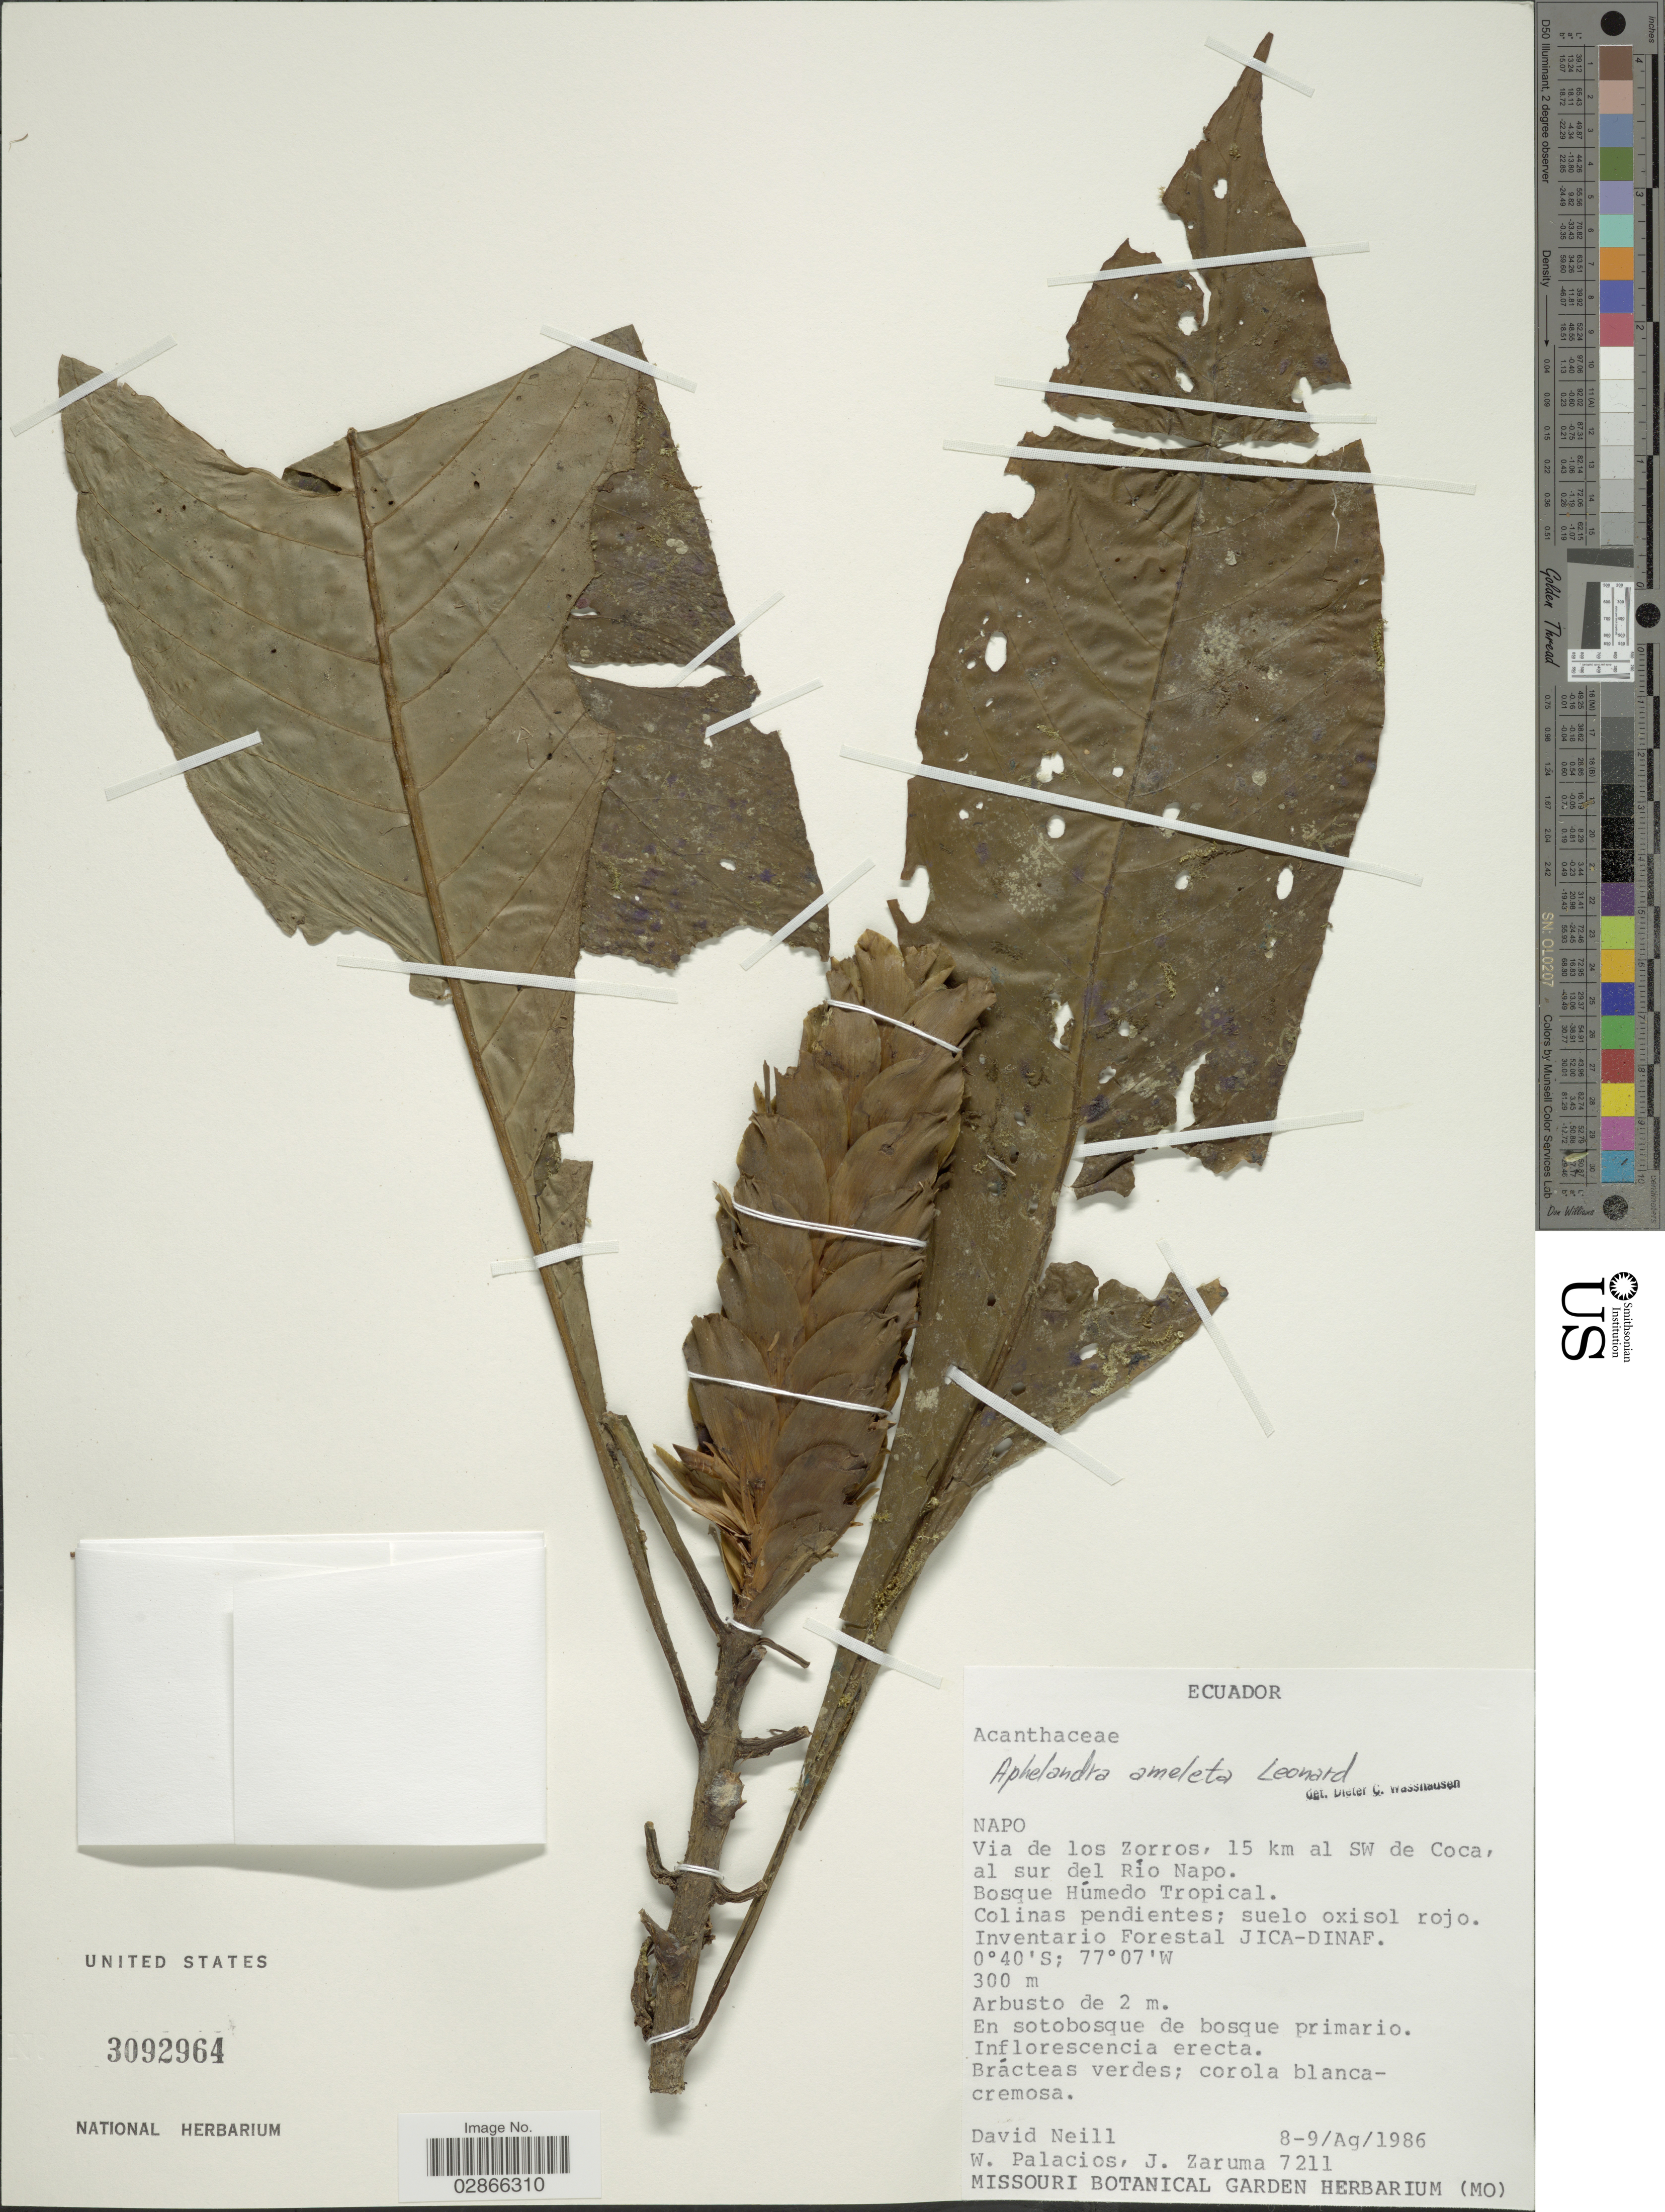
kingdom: Plantae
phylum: Tracheophyta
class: Magnoliopsida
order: Lamiales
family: Acanthaceae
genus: Aphelandra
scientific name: Aphelandra ameleta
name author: Leonard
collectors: D. A. Neill, W. Palacios & J. Zaruma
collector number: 7211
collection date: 1986-08-08/1986-08-09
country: Ecuador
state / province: Napo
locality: Via de los Zorros, 15 km al SW de Coca, al sur del Río Napo.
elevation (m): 300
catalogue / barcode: US 3092964